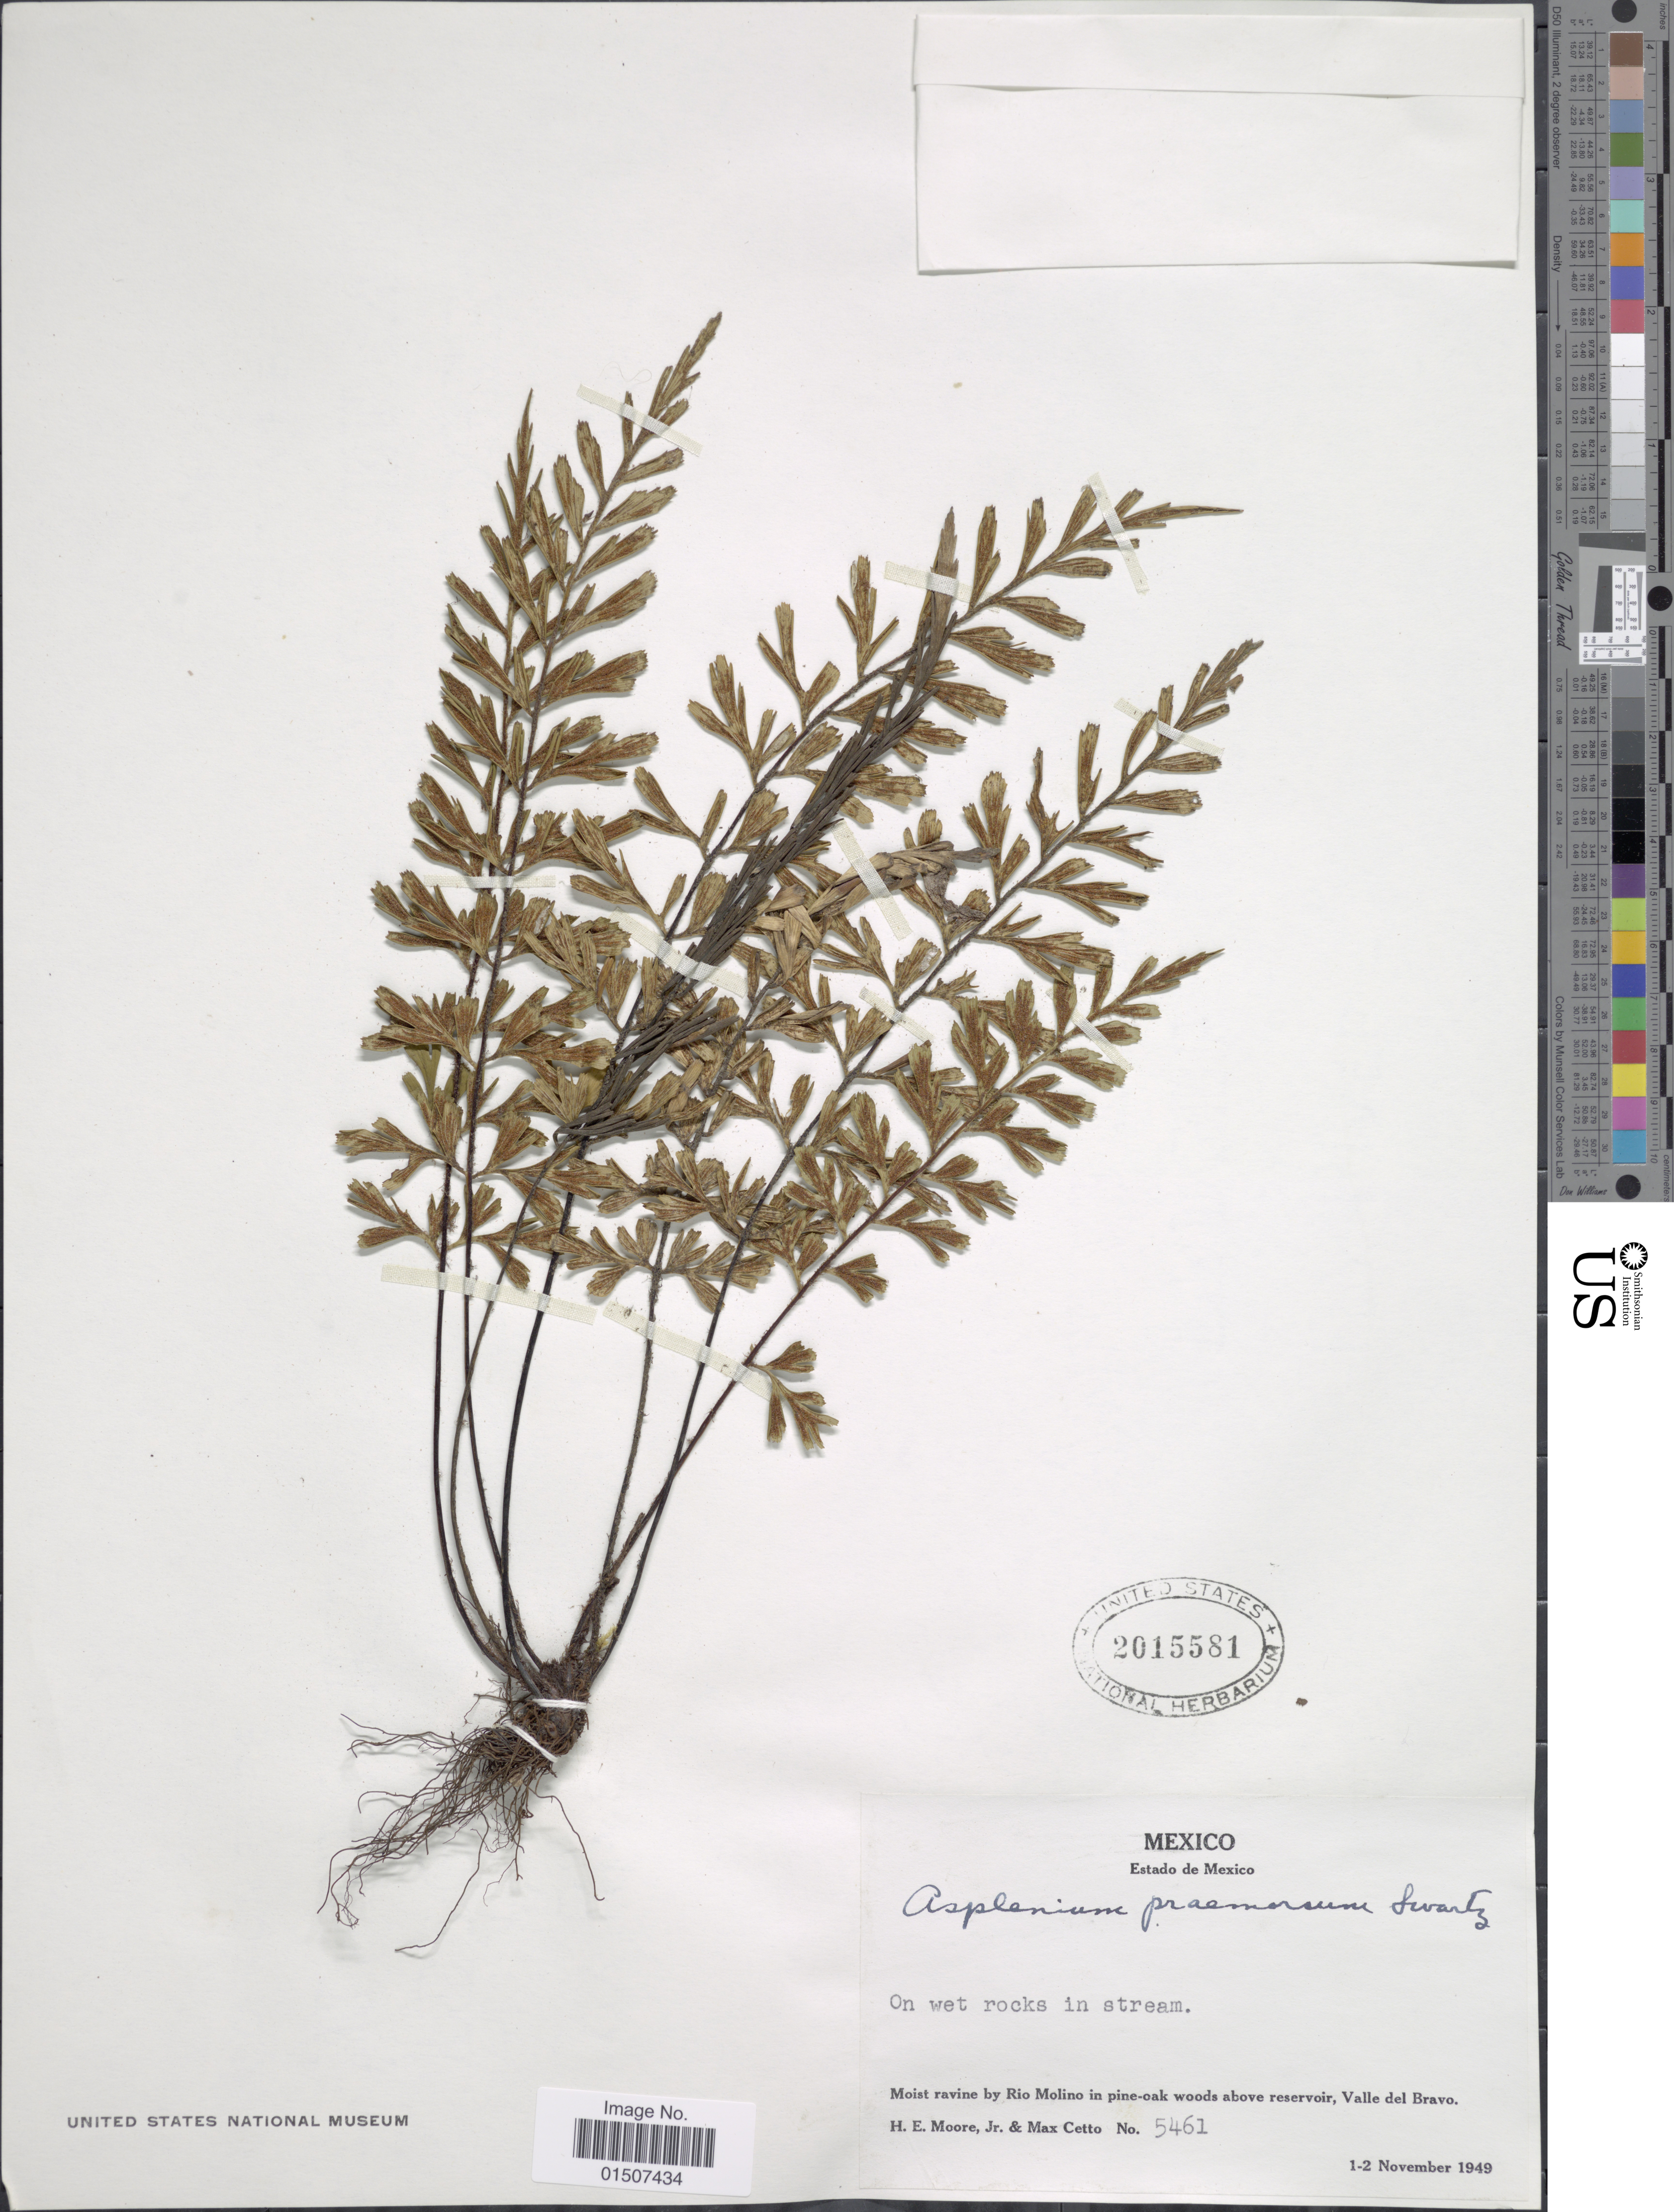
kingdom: Plantae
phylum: Tracheophyta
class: Polypodiopsida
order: Polypodiales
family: Aspleniaceae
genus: Asplenium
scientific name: Asplenium praemorsum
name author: Sw.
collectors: H. E. Moore & M. Cetto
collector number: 5461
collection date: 1949-11-01/1949-11-02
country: Mexico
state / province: México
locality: Moist ravine by Rio Molino in pine-oak woods above reservoir, Valle del Bravo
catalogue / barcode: US 2015581